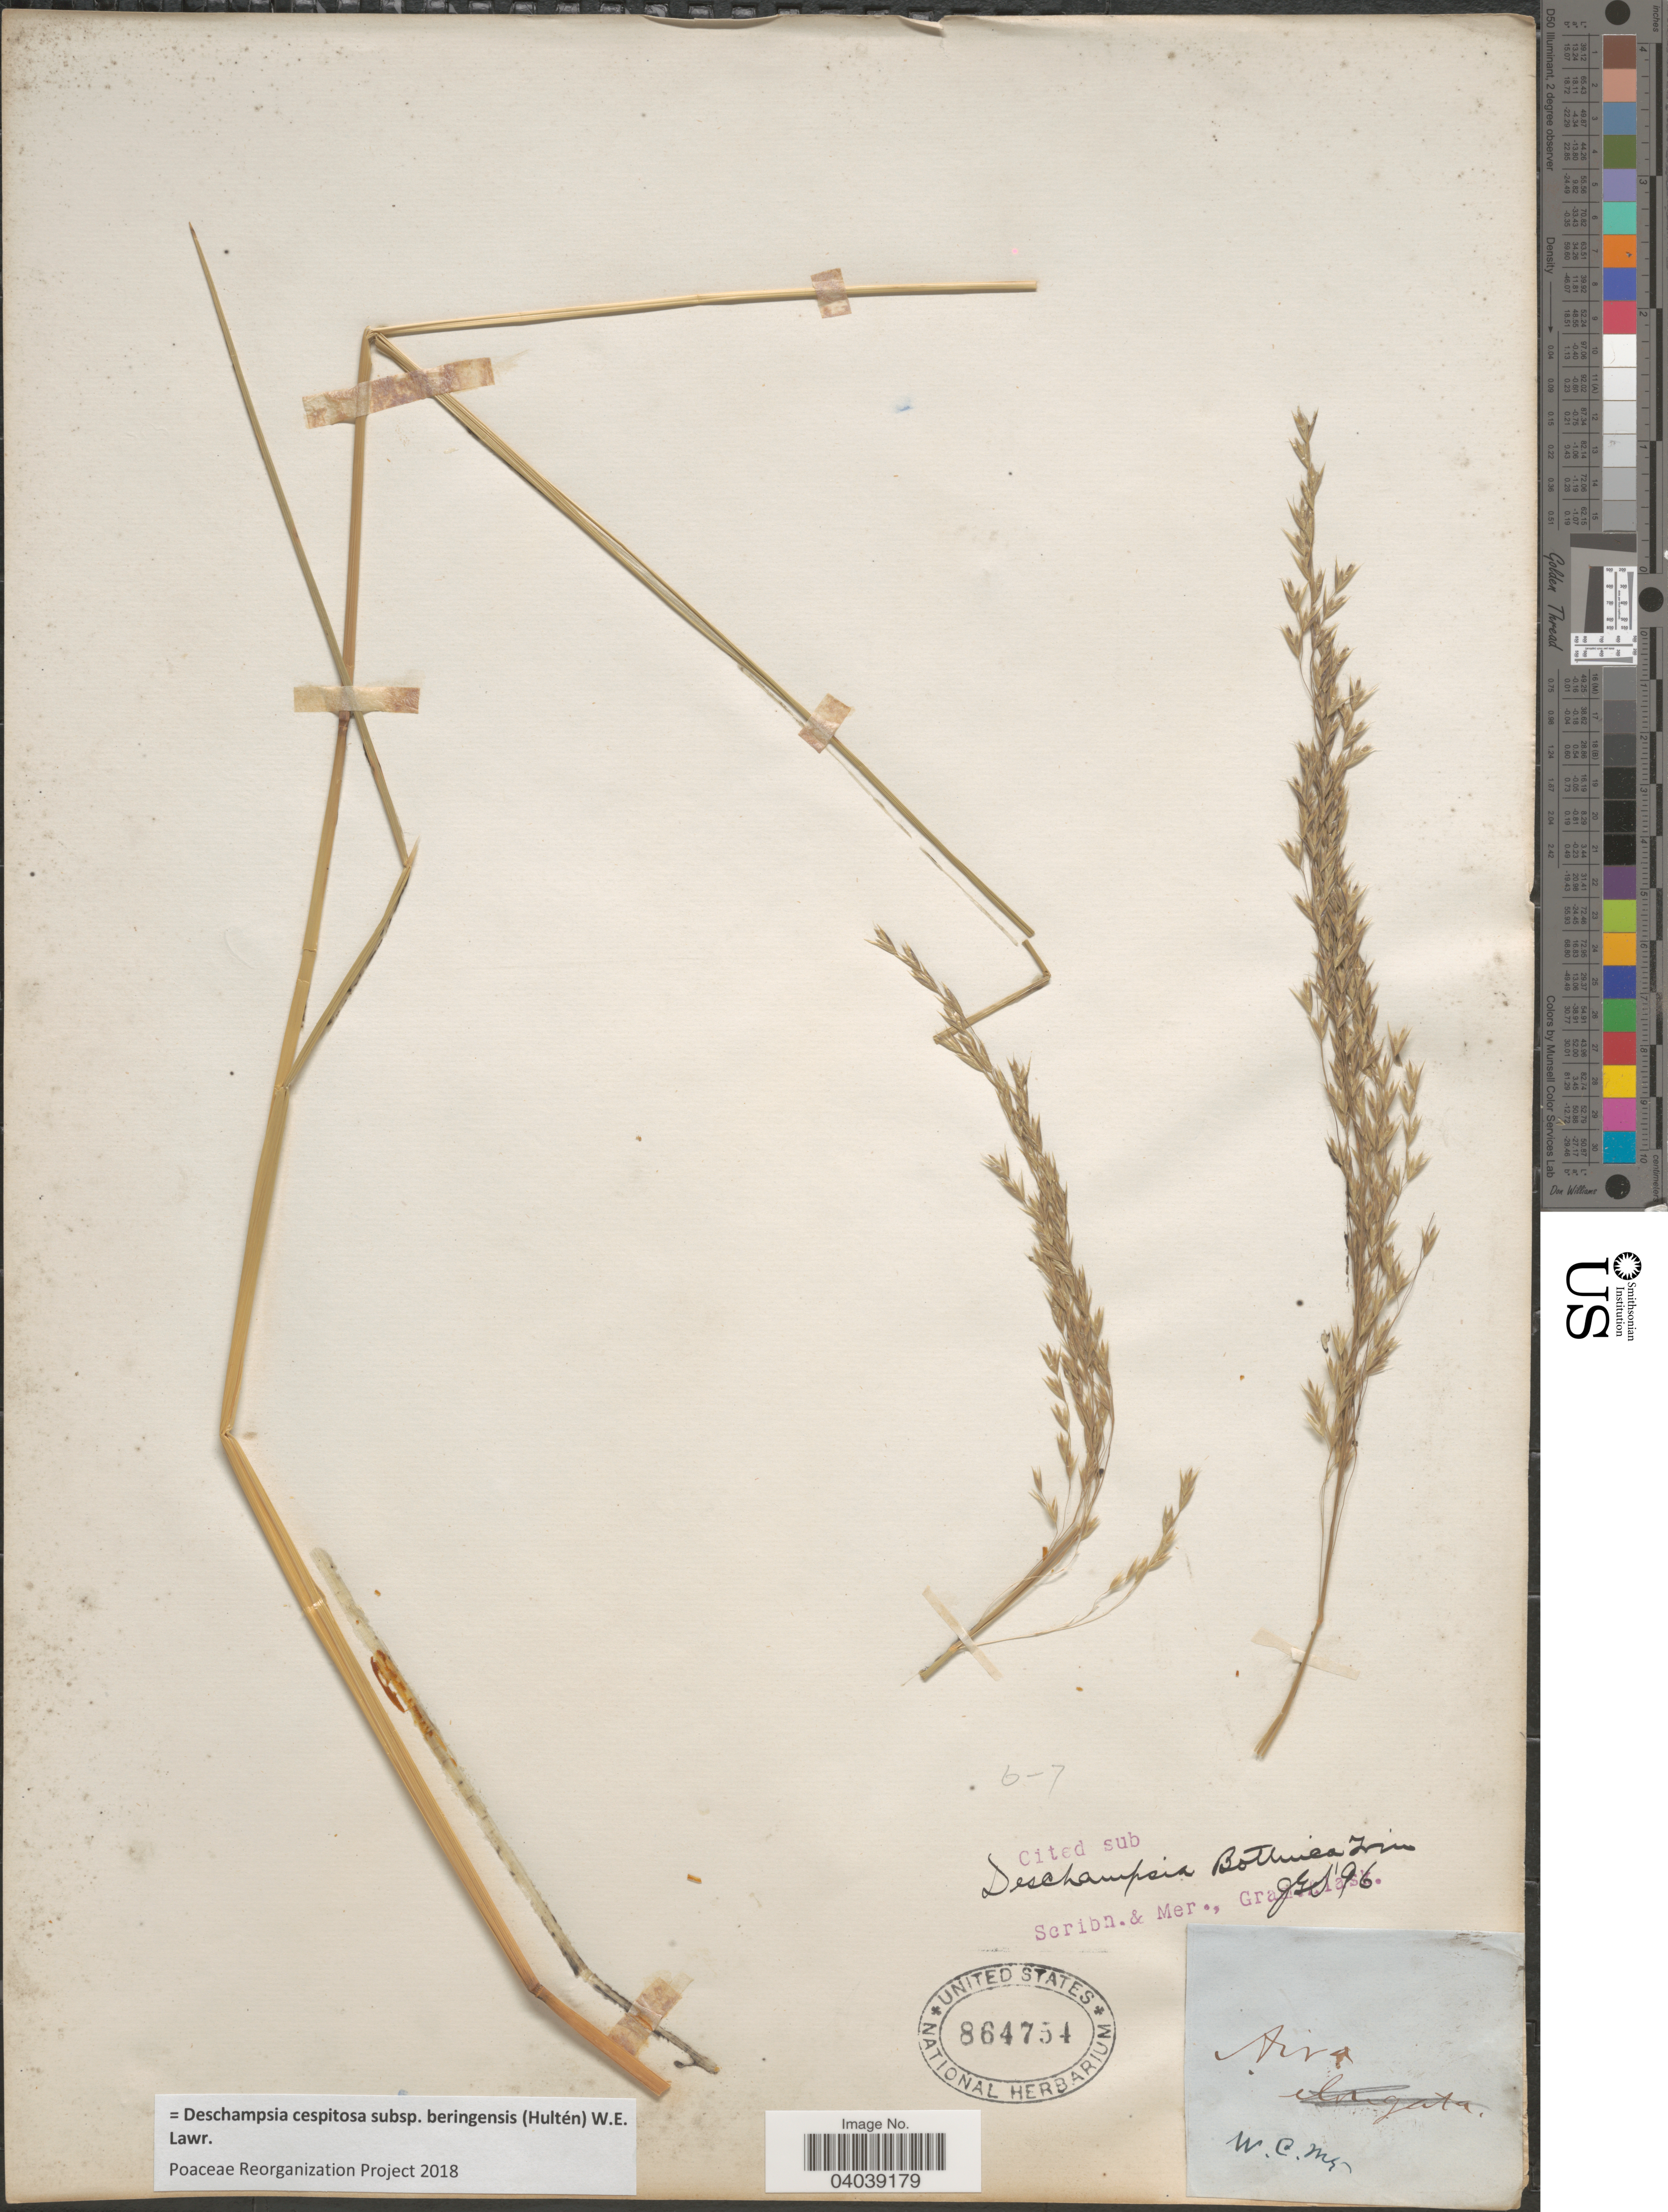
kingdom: Plantae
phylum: Tracheophyta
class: Liliopsida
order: Poales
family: Poaceae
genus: Deschampsia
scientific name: Deschampsia cespitosa subsp. beringensis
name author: (Hultén) Lawrence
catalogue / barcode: US 864754